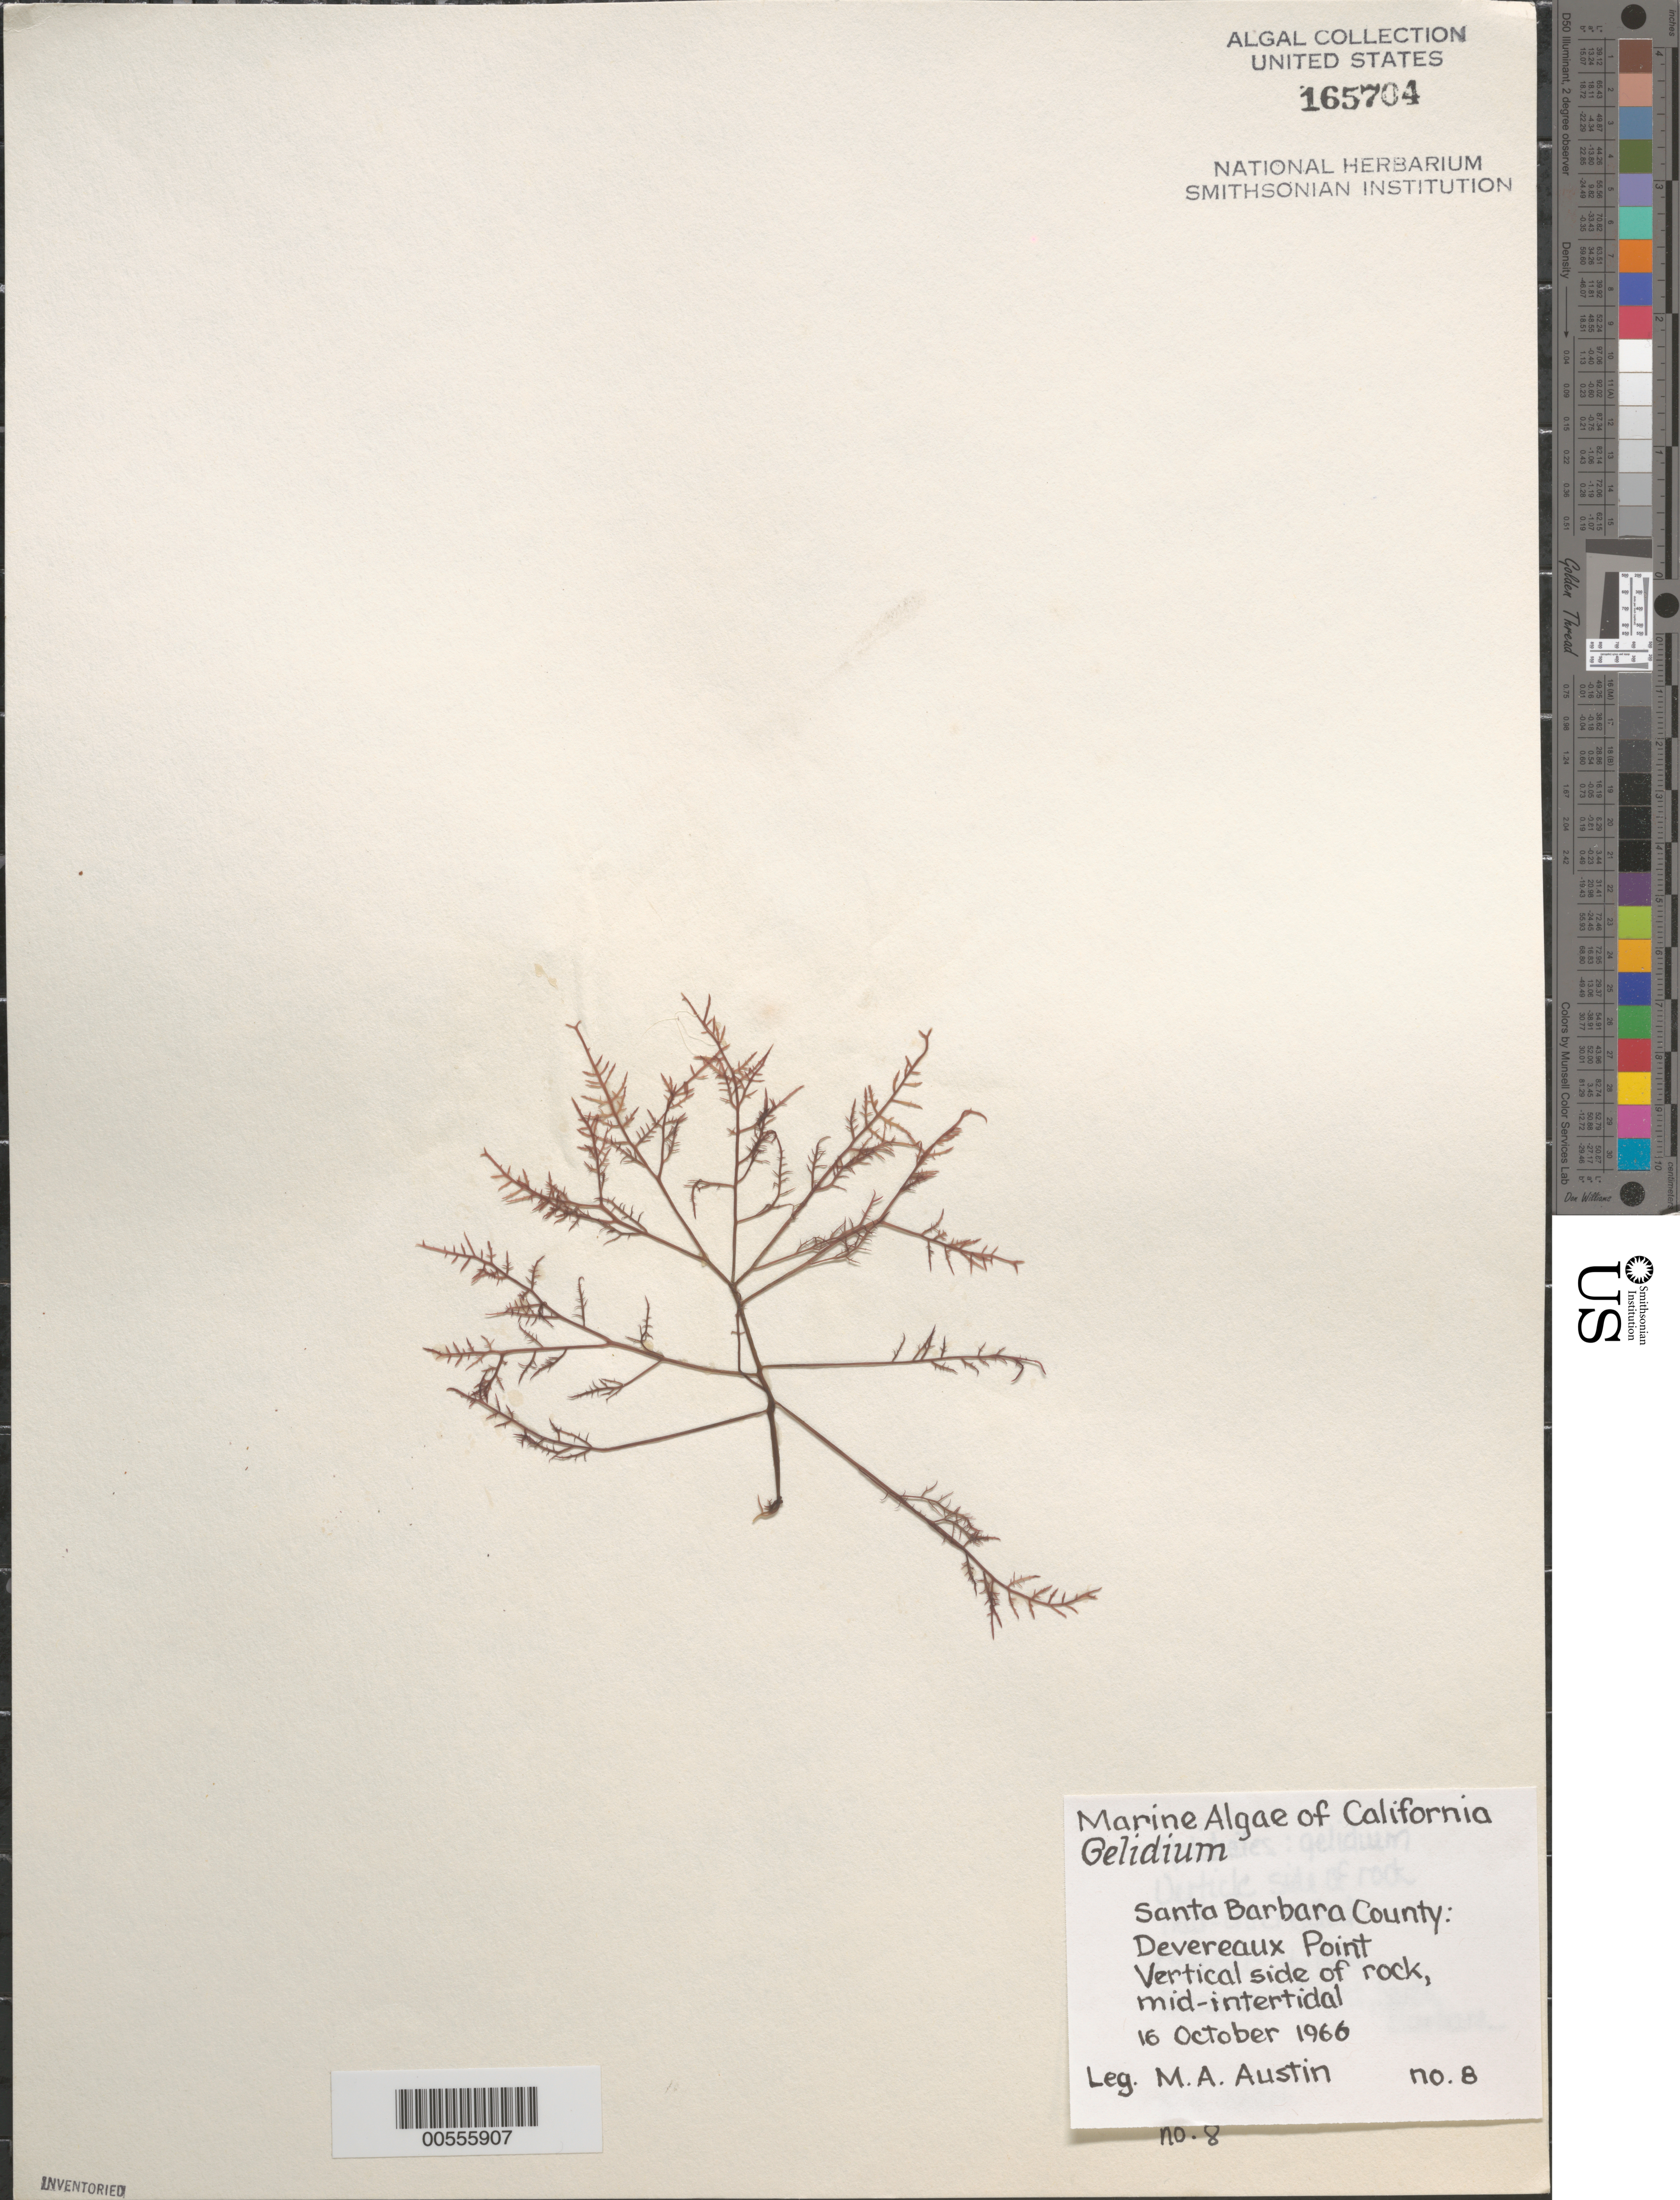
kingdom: Plantae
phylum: Rhodophyta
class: Florideophyceae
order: Gelidiales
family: Gelidiaceae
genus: Gelidium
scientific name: Gelidium sp.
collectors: M. Austin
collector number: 8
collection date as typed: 16 Oct 1966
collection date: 1966-10-16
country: United States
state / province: California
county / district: Santa Barbara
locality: Devereaux Point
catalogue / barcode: US 165704